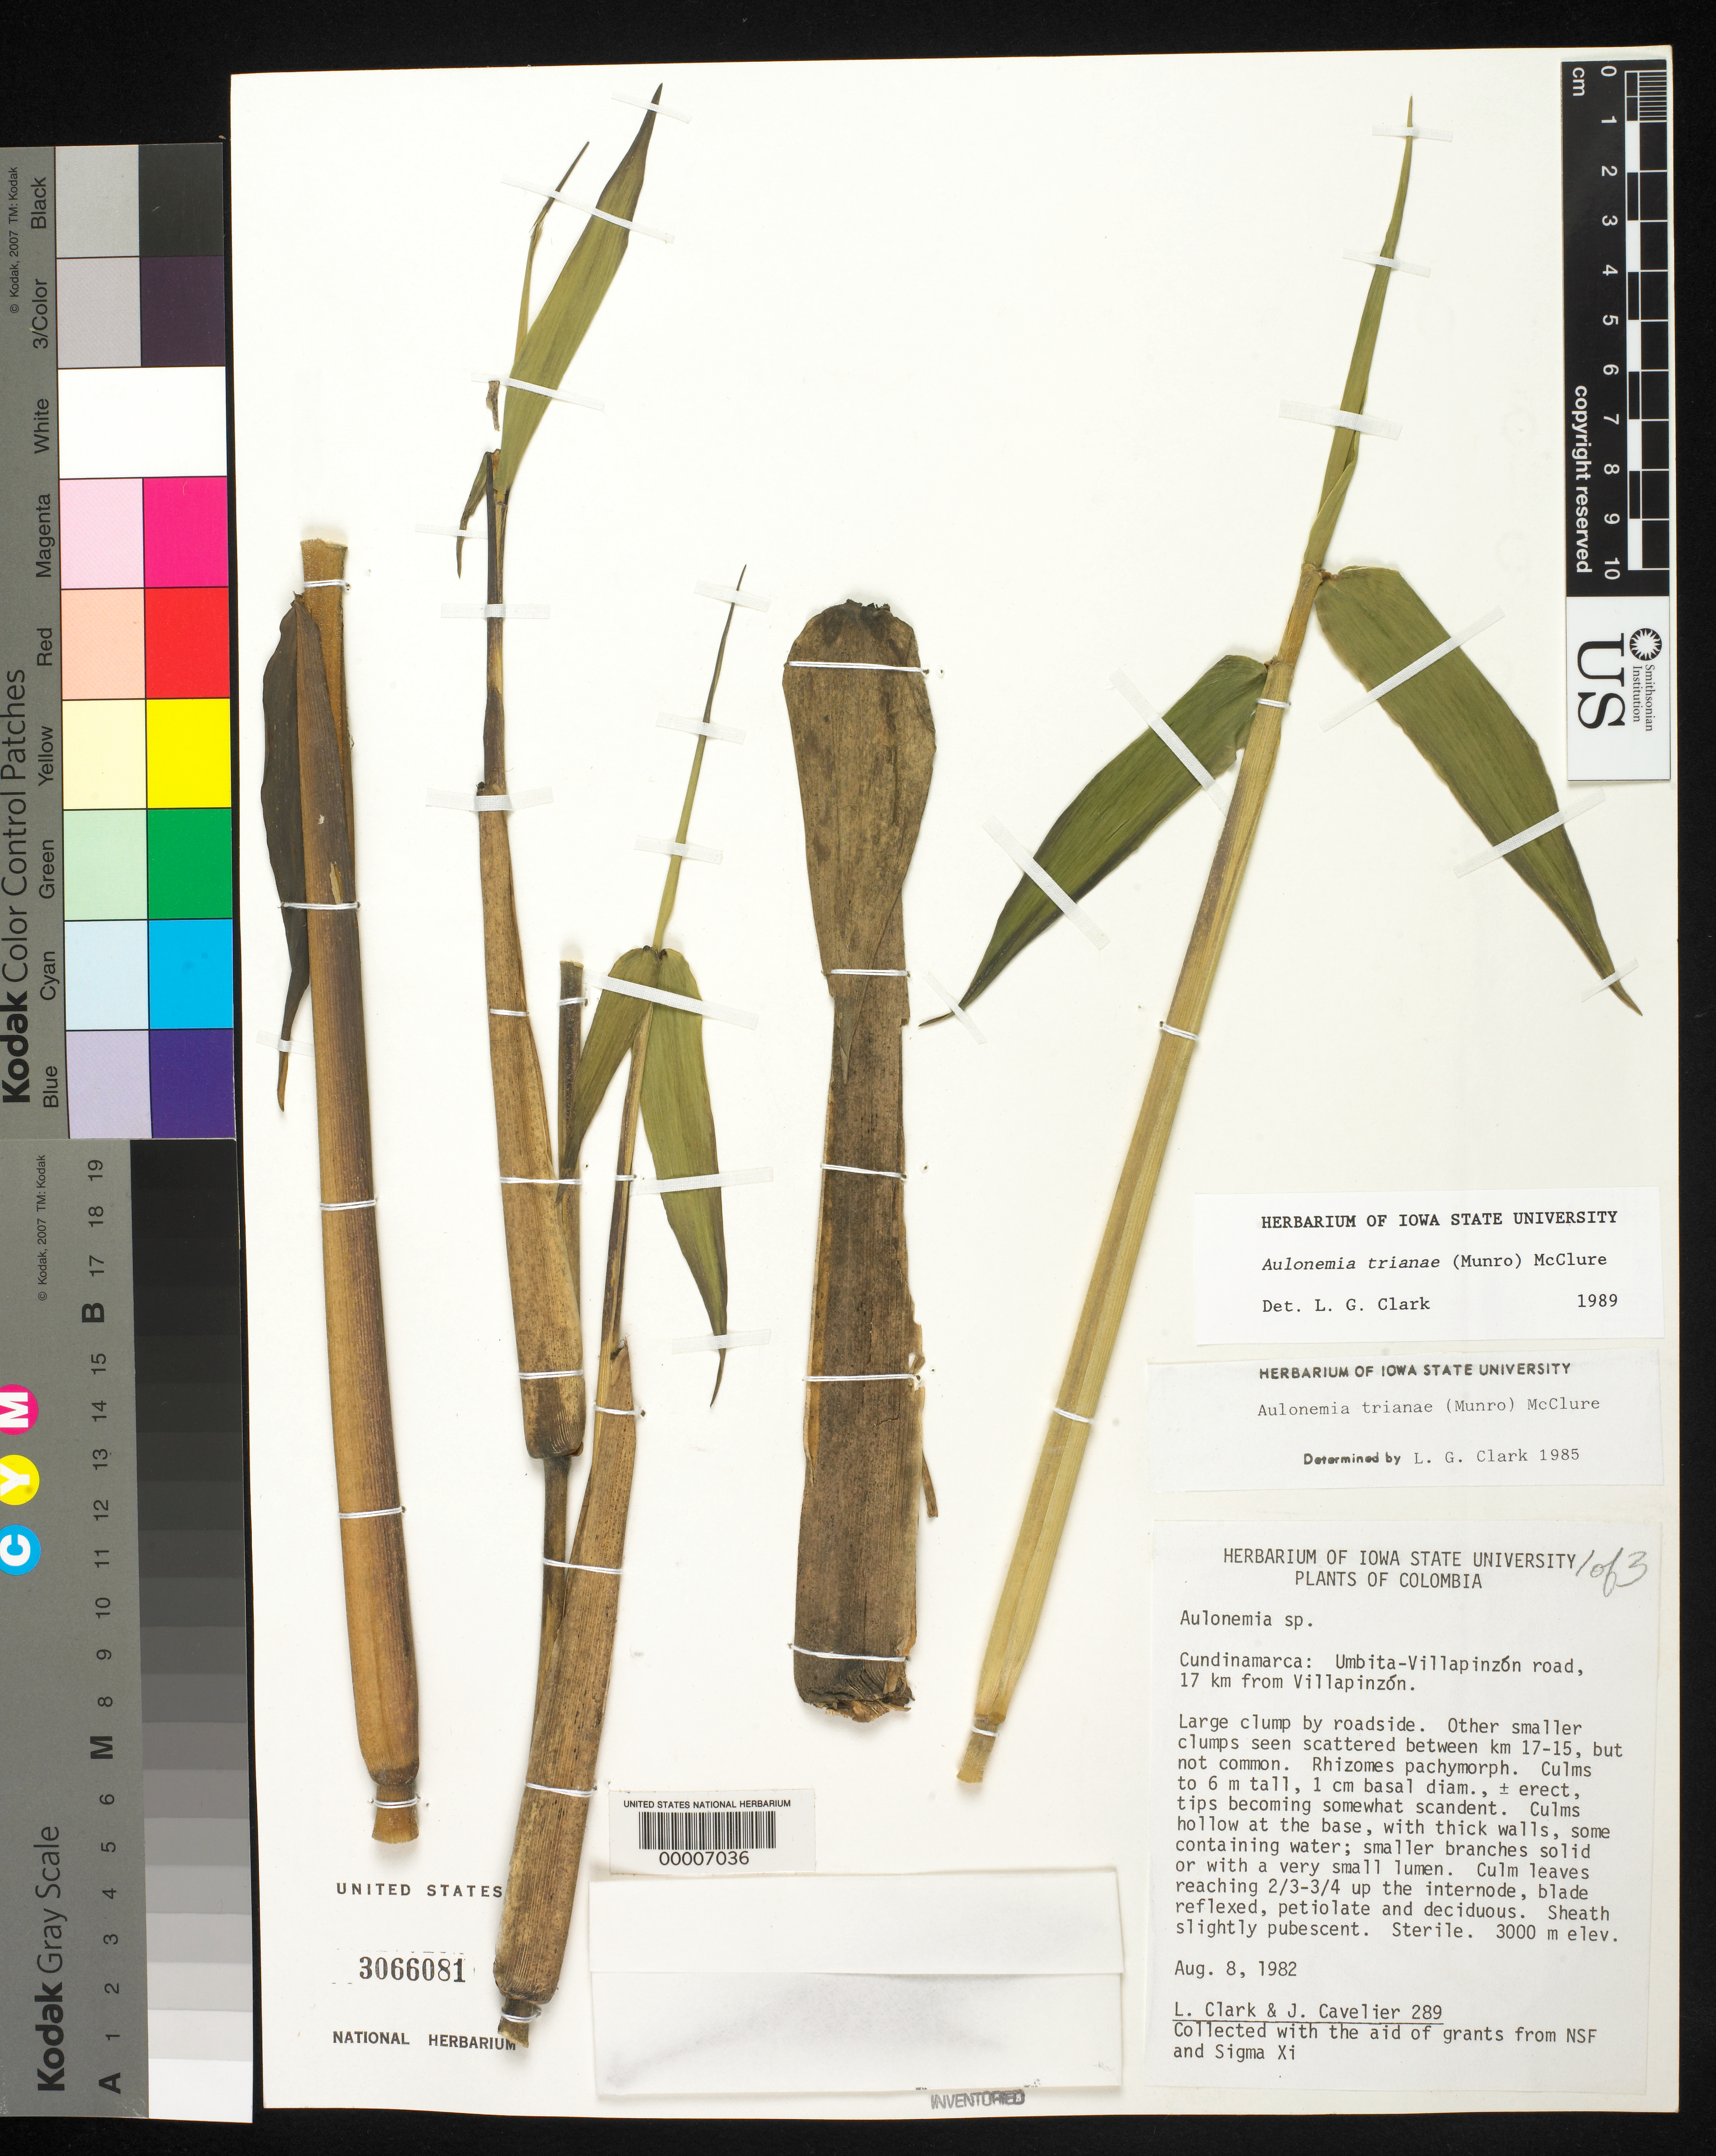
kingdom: Plantae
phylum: Tracheophyta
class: Liliopsida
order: Poales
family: Poaceae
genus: Aulonemia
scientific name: Aulonemia trianae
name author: (Munro) McClure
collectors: L. G. Clark & J. Cavelier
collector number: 289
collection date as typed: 08 Aug 1982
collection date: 1982-08-08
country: Colombia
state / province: Cundinamarca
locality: Umbita-Villapinzon Road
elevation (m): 3000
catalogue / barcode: US 3066081